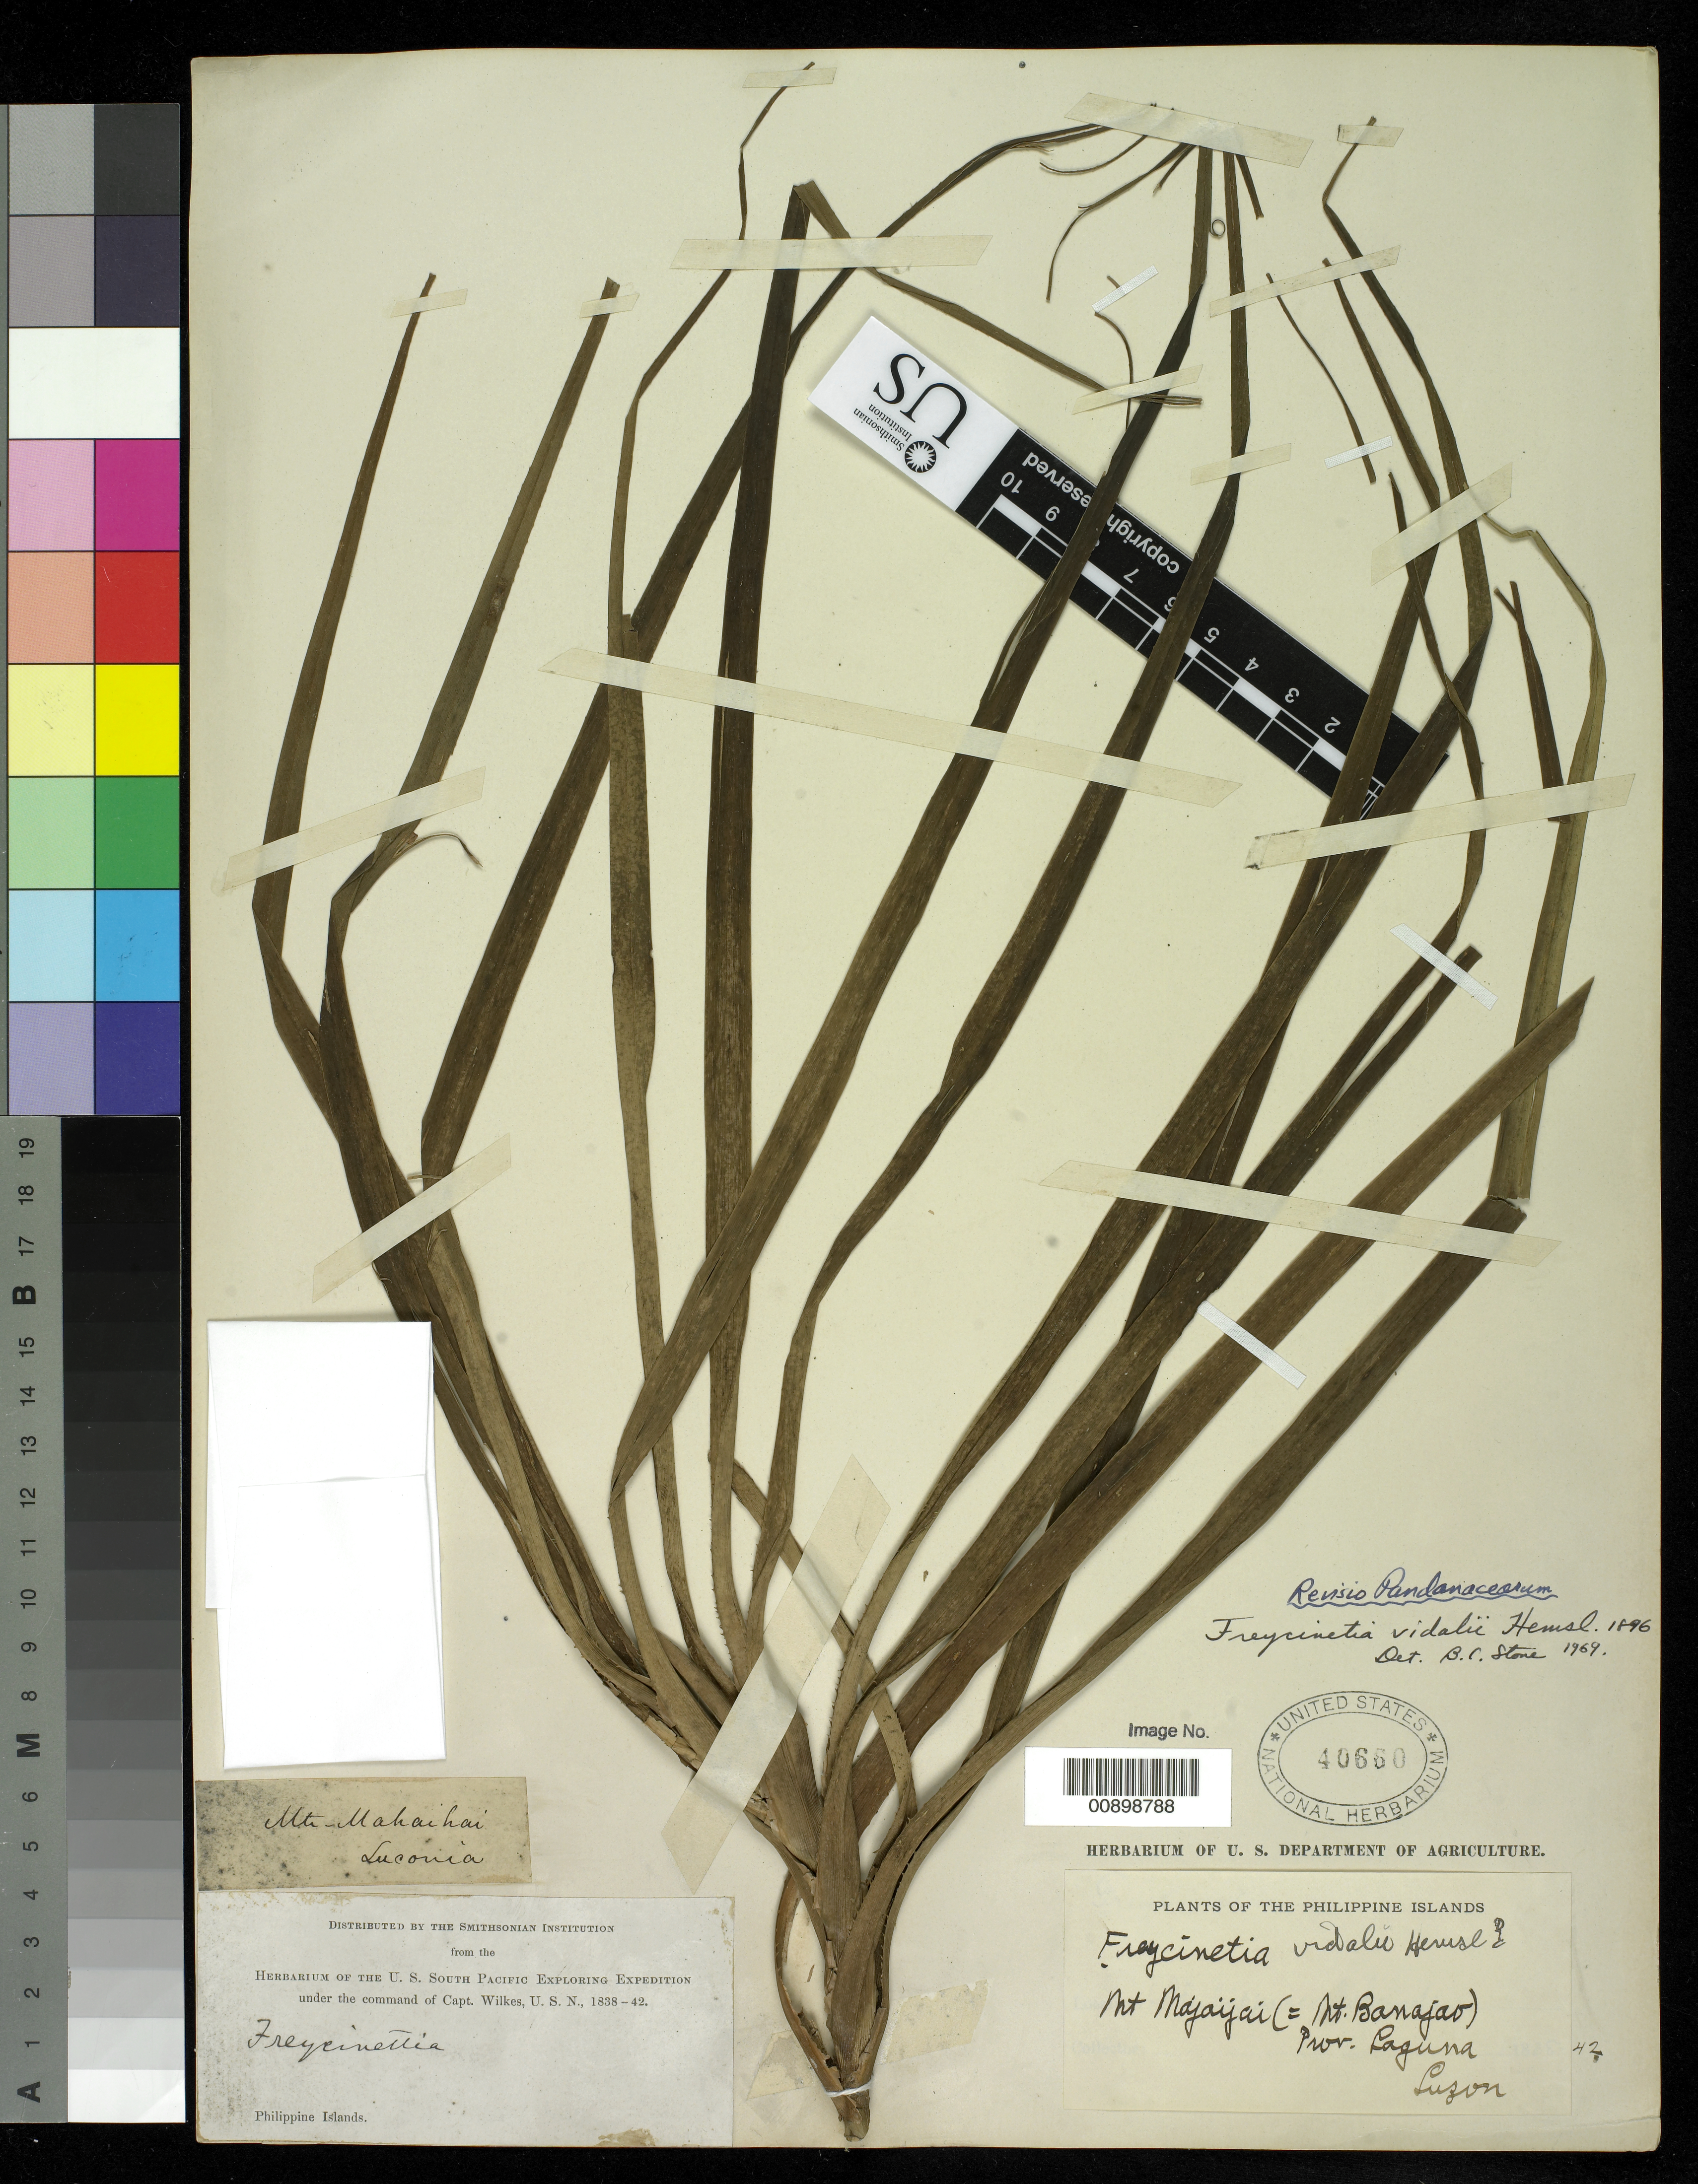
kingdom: Plantae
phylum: Tracheophyta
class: Liliopsida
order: Pandanales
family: Pandanaceae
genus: Freycinetia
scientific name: Freycinetia vidalii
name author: Hemsl.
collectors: Wilkes Explor. Exped.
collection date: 1838/1842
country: Philippines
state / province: Calabarzon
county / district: Laguna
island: Luzon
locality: Mt Majijai Luzon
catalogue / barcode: US 40660